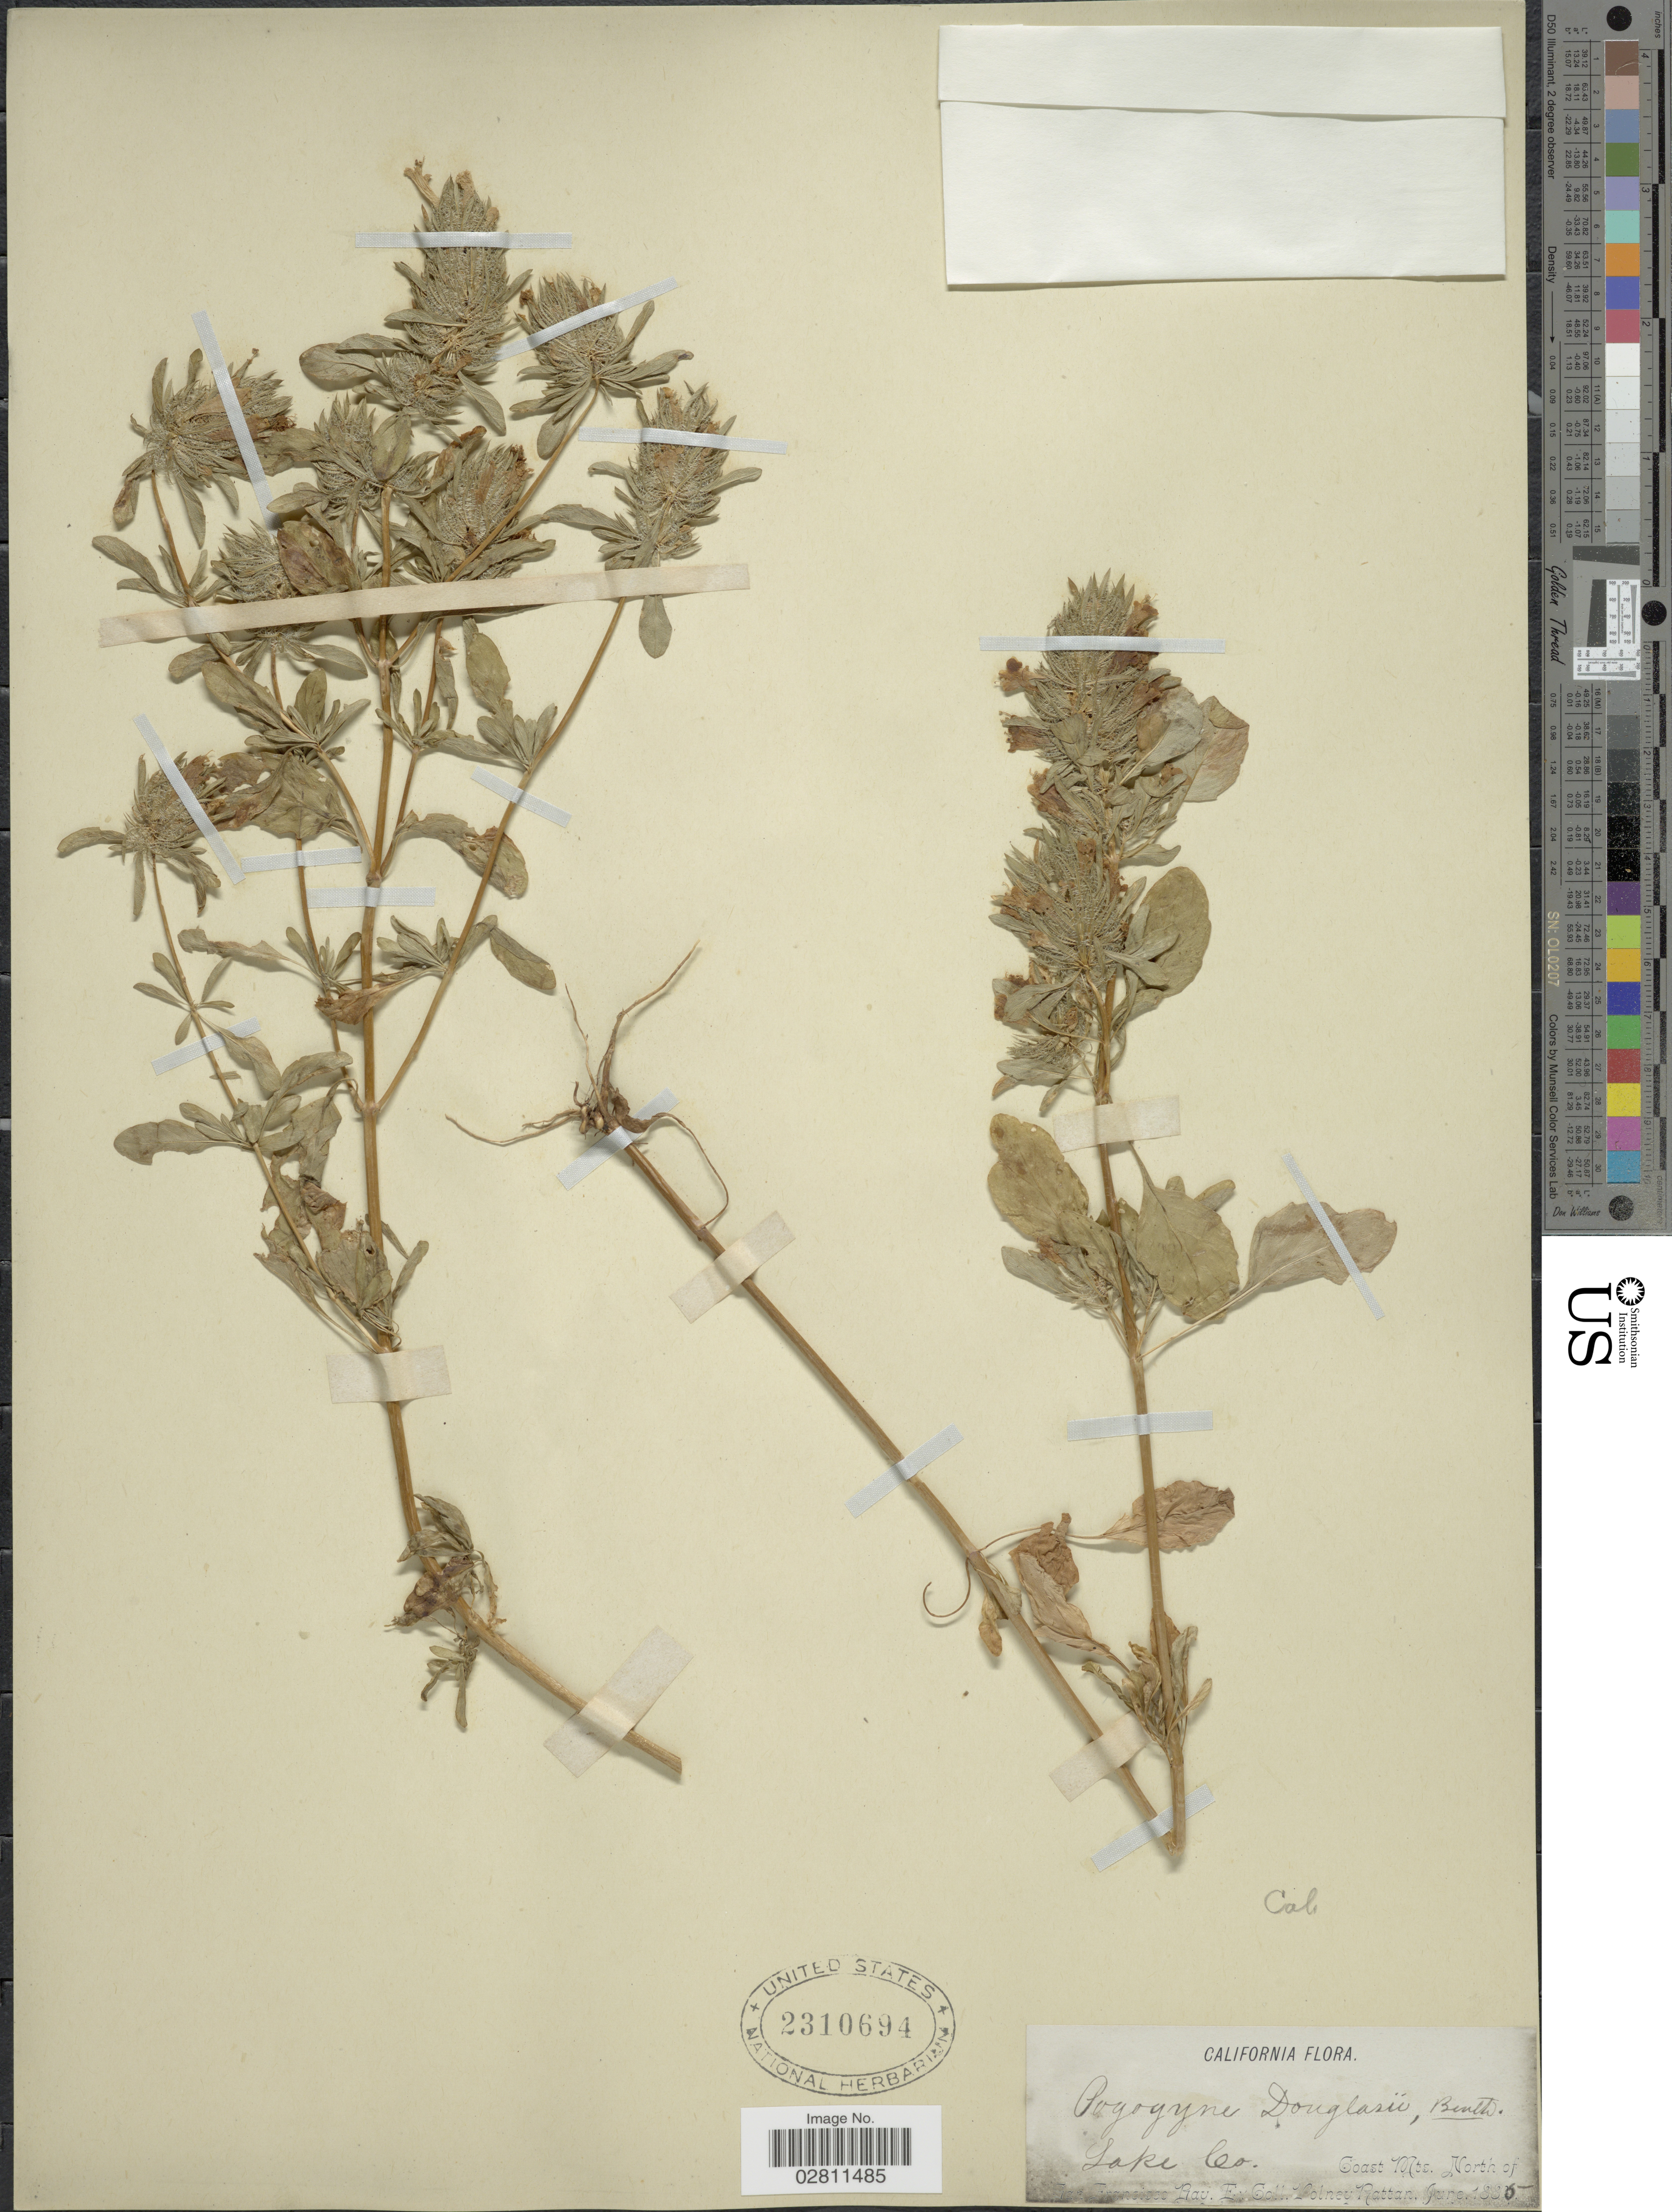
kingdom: Plantae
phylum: Tracheophyta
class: Magnoliopsida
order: Lamiales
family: Lamiaceae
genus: Pogogyne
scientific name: Pogogyne douglasii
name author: Benth.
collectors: V. Rattan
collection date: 1885-06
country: United States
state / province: California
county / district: San Francisco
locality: Lake Co. Coast Mts. North of San Francisco Prov.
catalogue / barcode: US 2310694